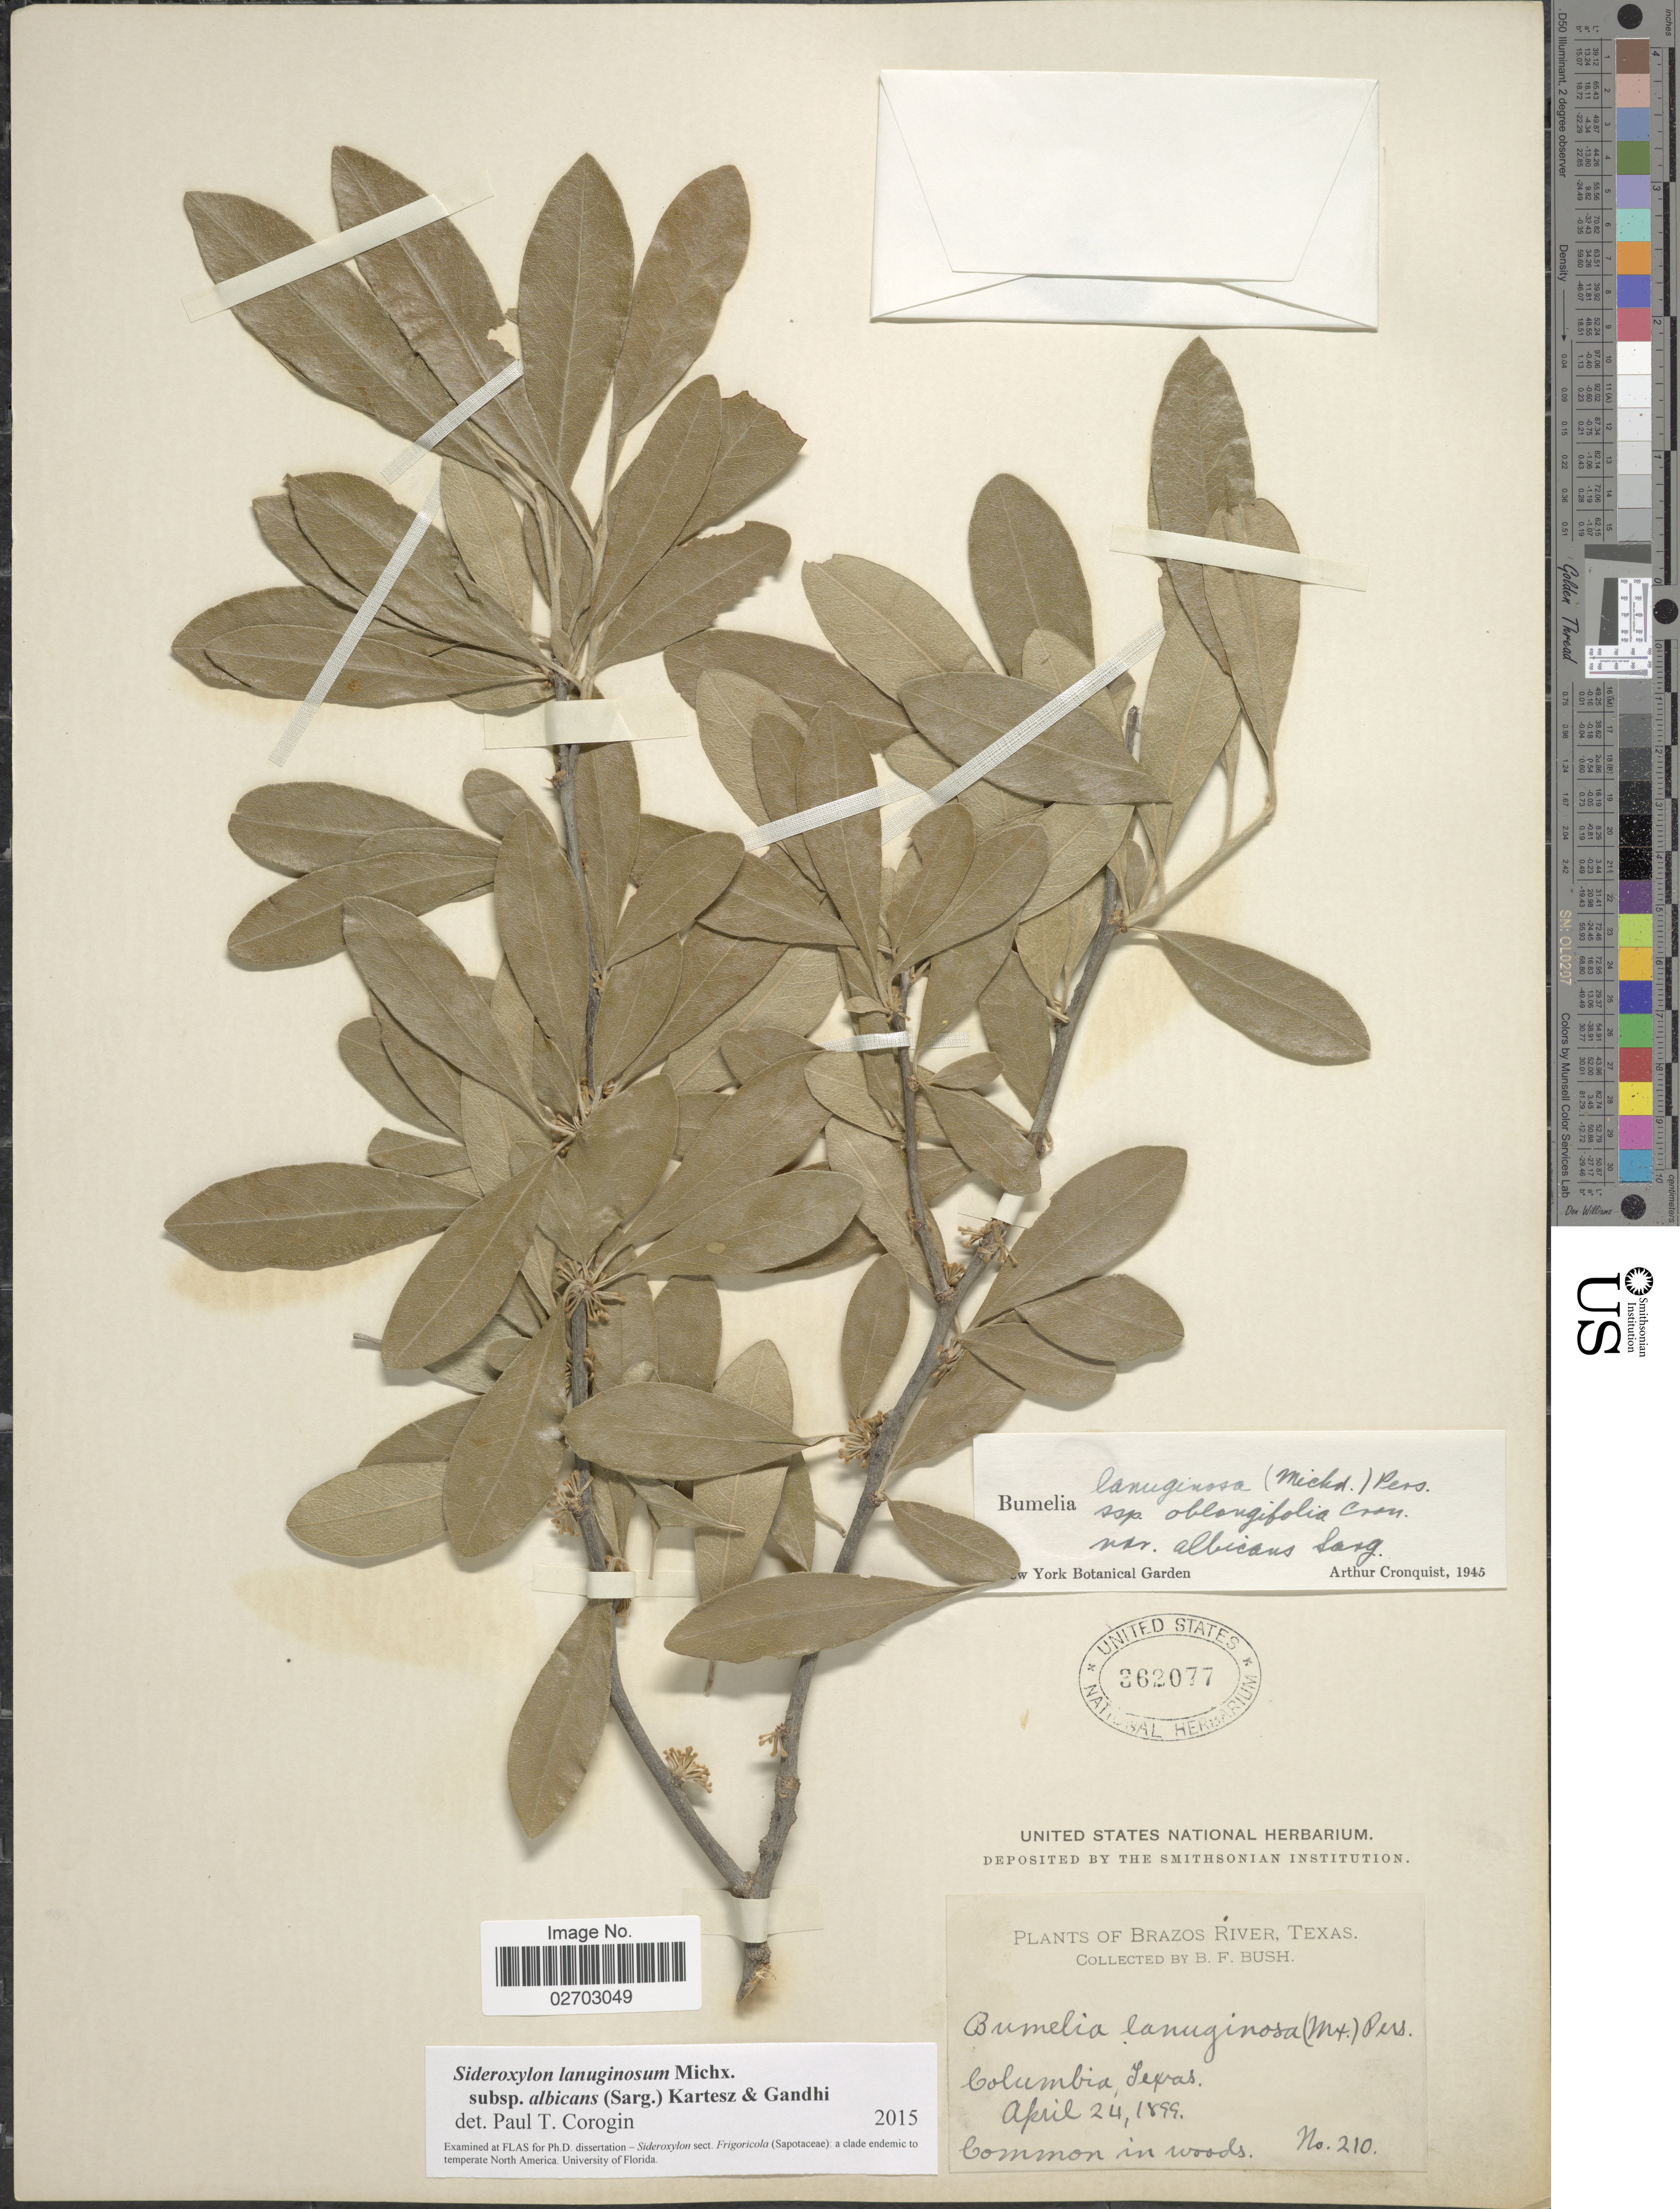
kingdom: Plantae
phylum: Tracheophyta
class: Magnoliopsida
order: Ericales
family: Sapotaceae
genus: Sideroxylon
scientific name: Sideroxylon lanuginosum subsp. albicans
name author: (Sarg.) Kartesz & Gandhi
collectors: B. F. Bush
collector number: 210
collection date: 1899-04-24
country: United States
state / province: Texas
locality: Brazos River, Columbia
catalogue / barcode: US 362077